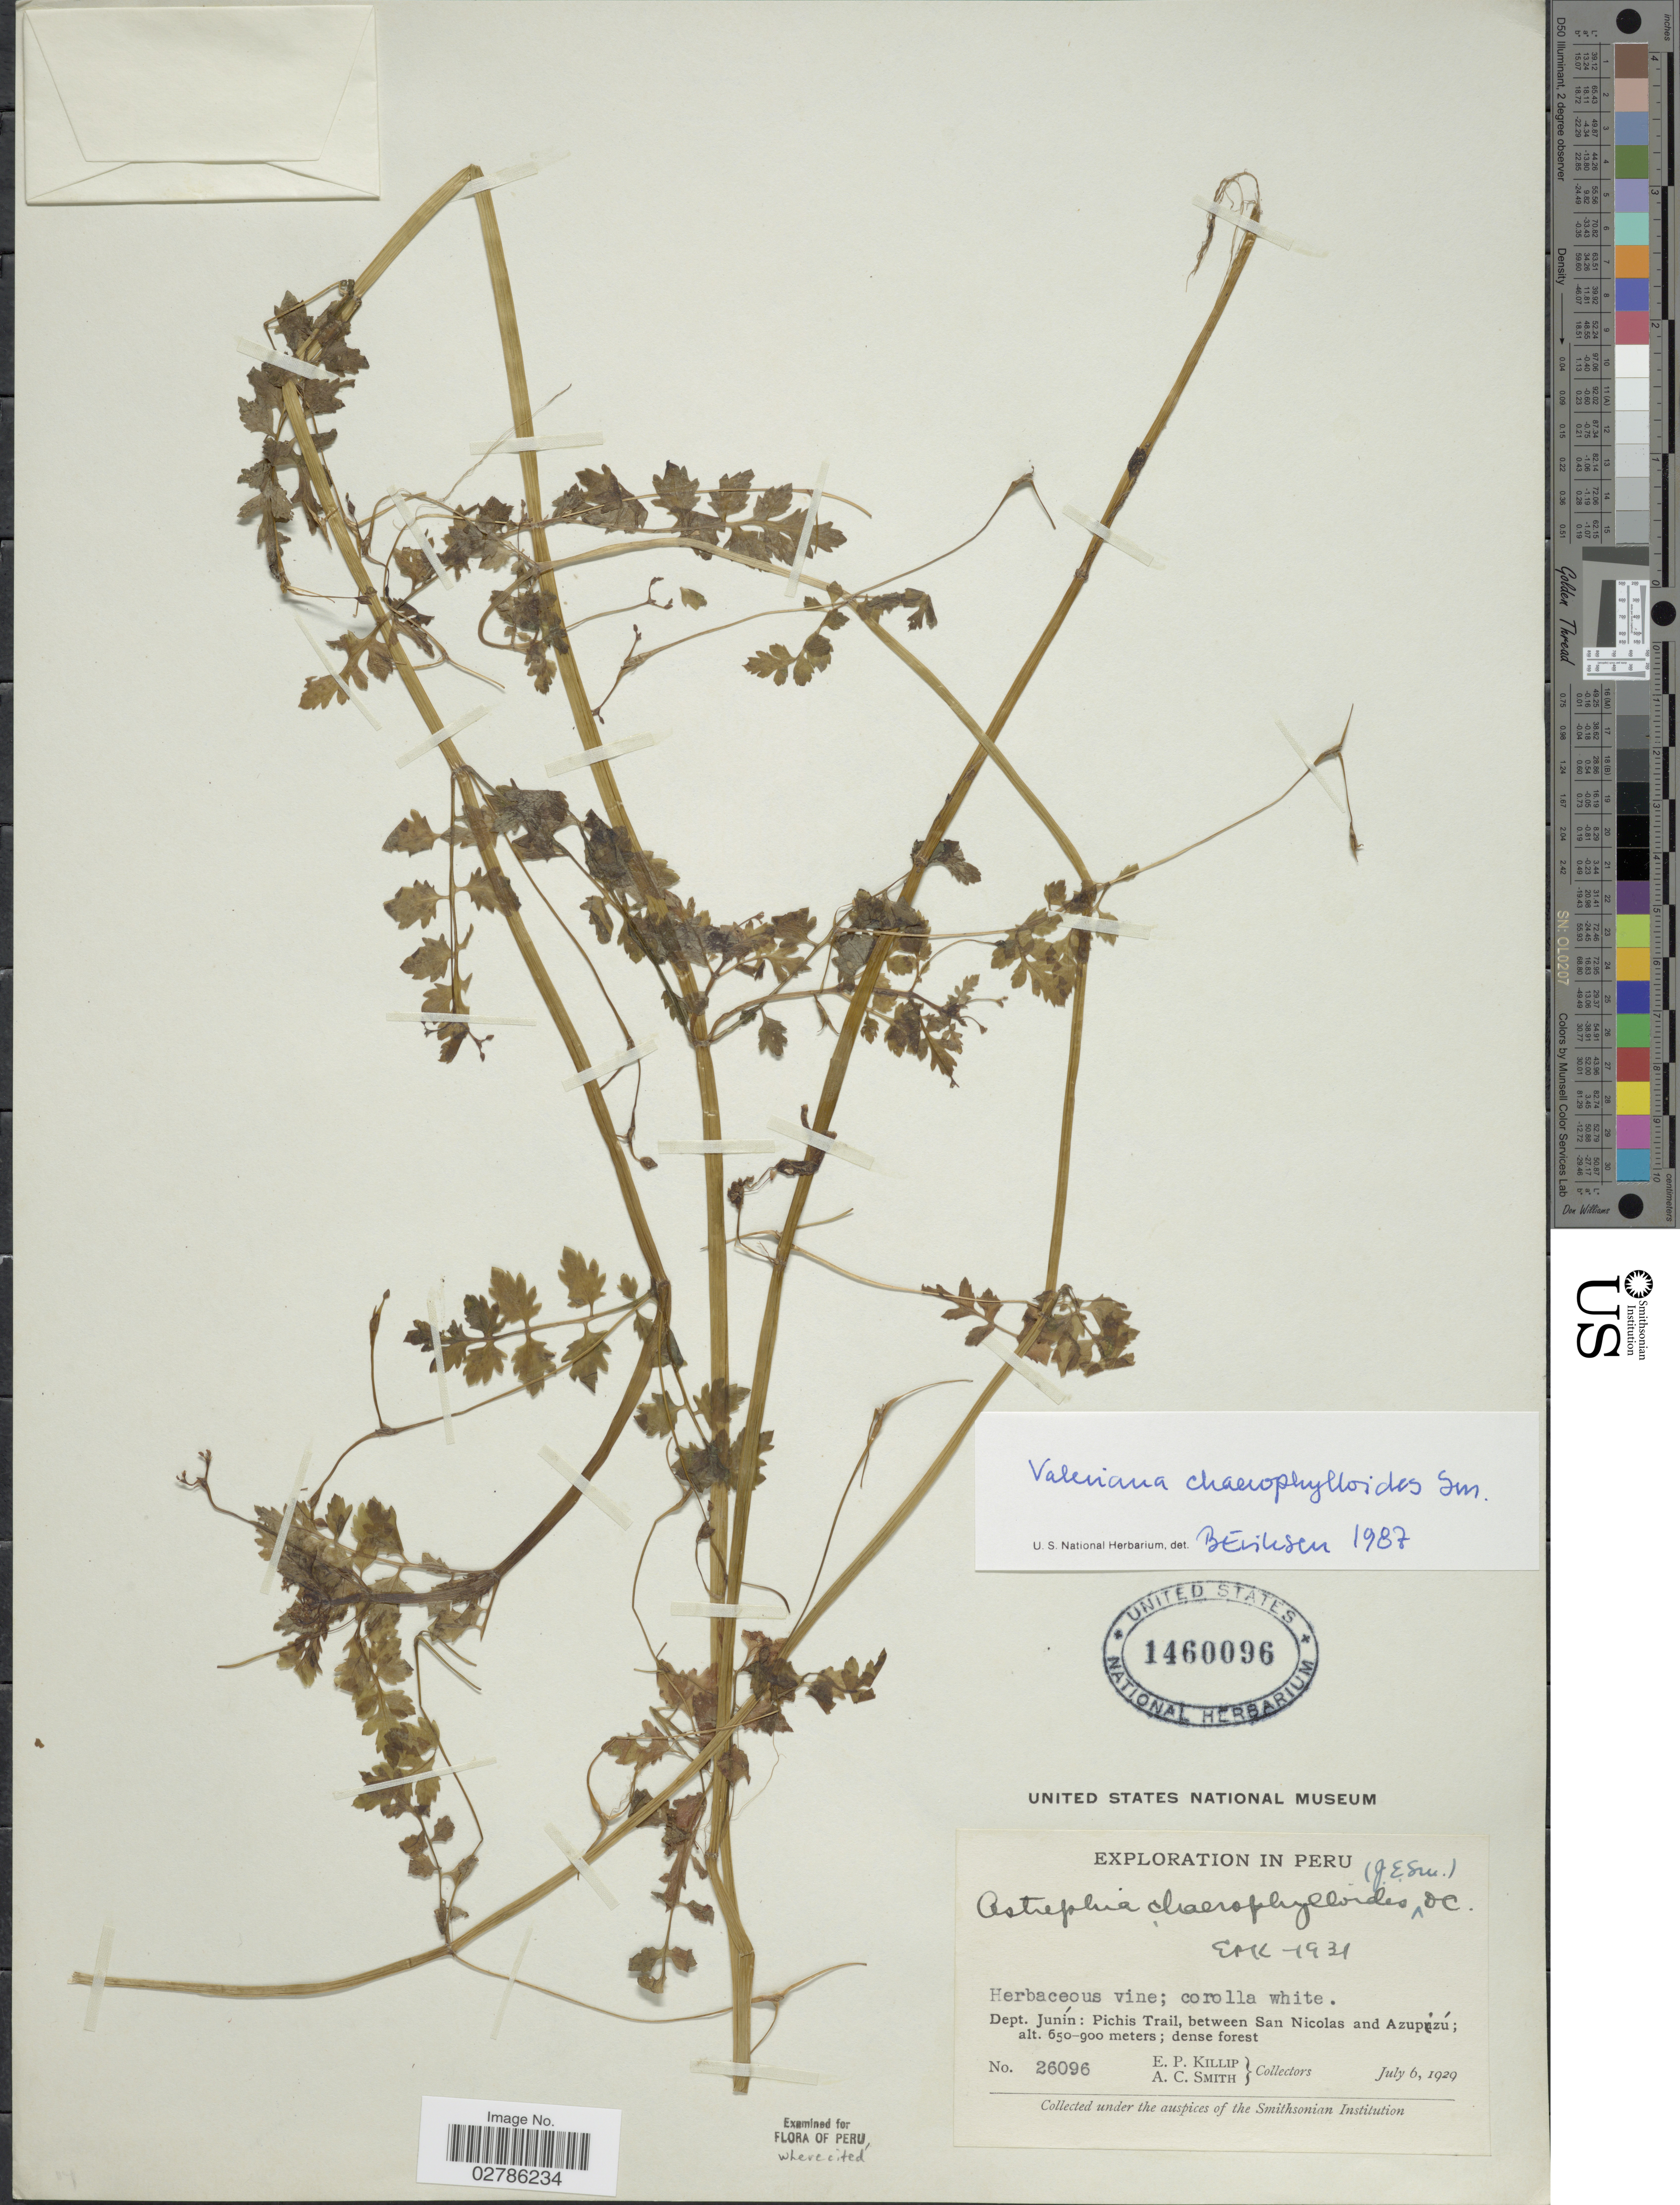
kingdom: Plantae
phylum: Tracheophyta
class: Magnoliopsida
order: Dipsacales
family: Caprifoliaceae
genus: Astrephia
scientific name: Astrephia chaerophylloides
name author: (Sm.) DC.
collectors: E. P. Killip & A. C. Smith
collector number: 26096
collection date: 1929-07-06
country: Peru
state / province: Junín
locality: Dept. Junín, Pichis Trail, between San Nicolas and Azupizú.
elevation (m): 650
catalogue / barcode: US 1460096